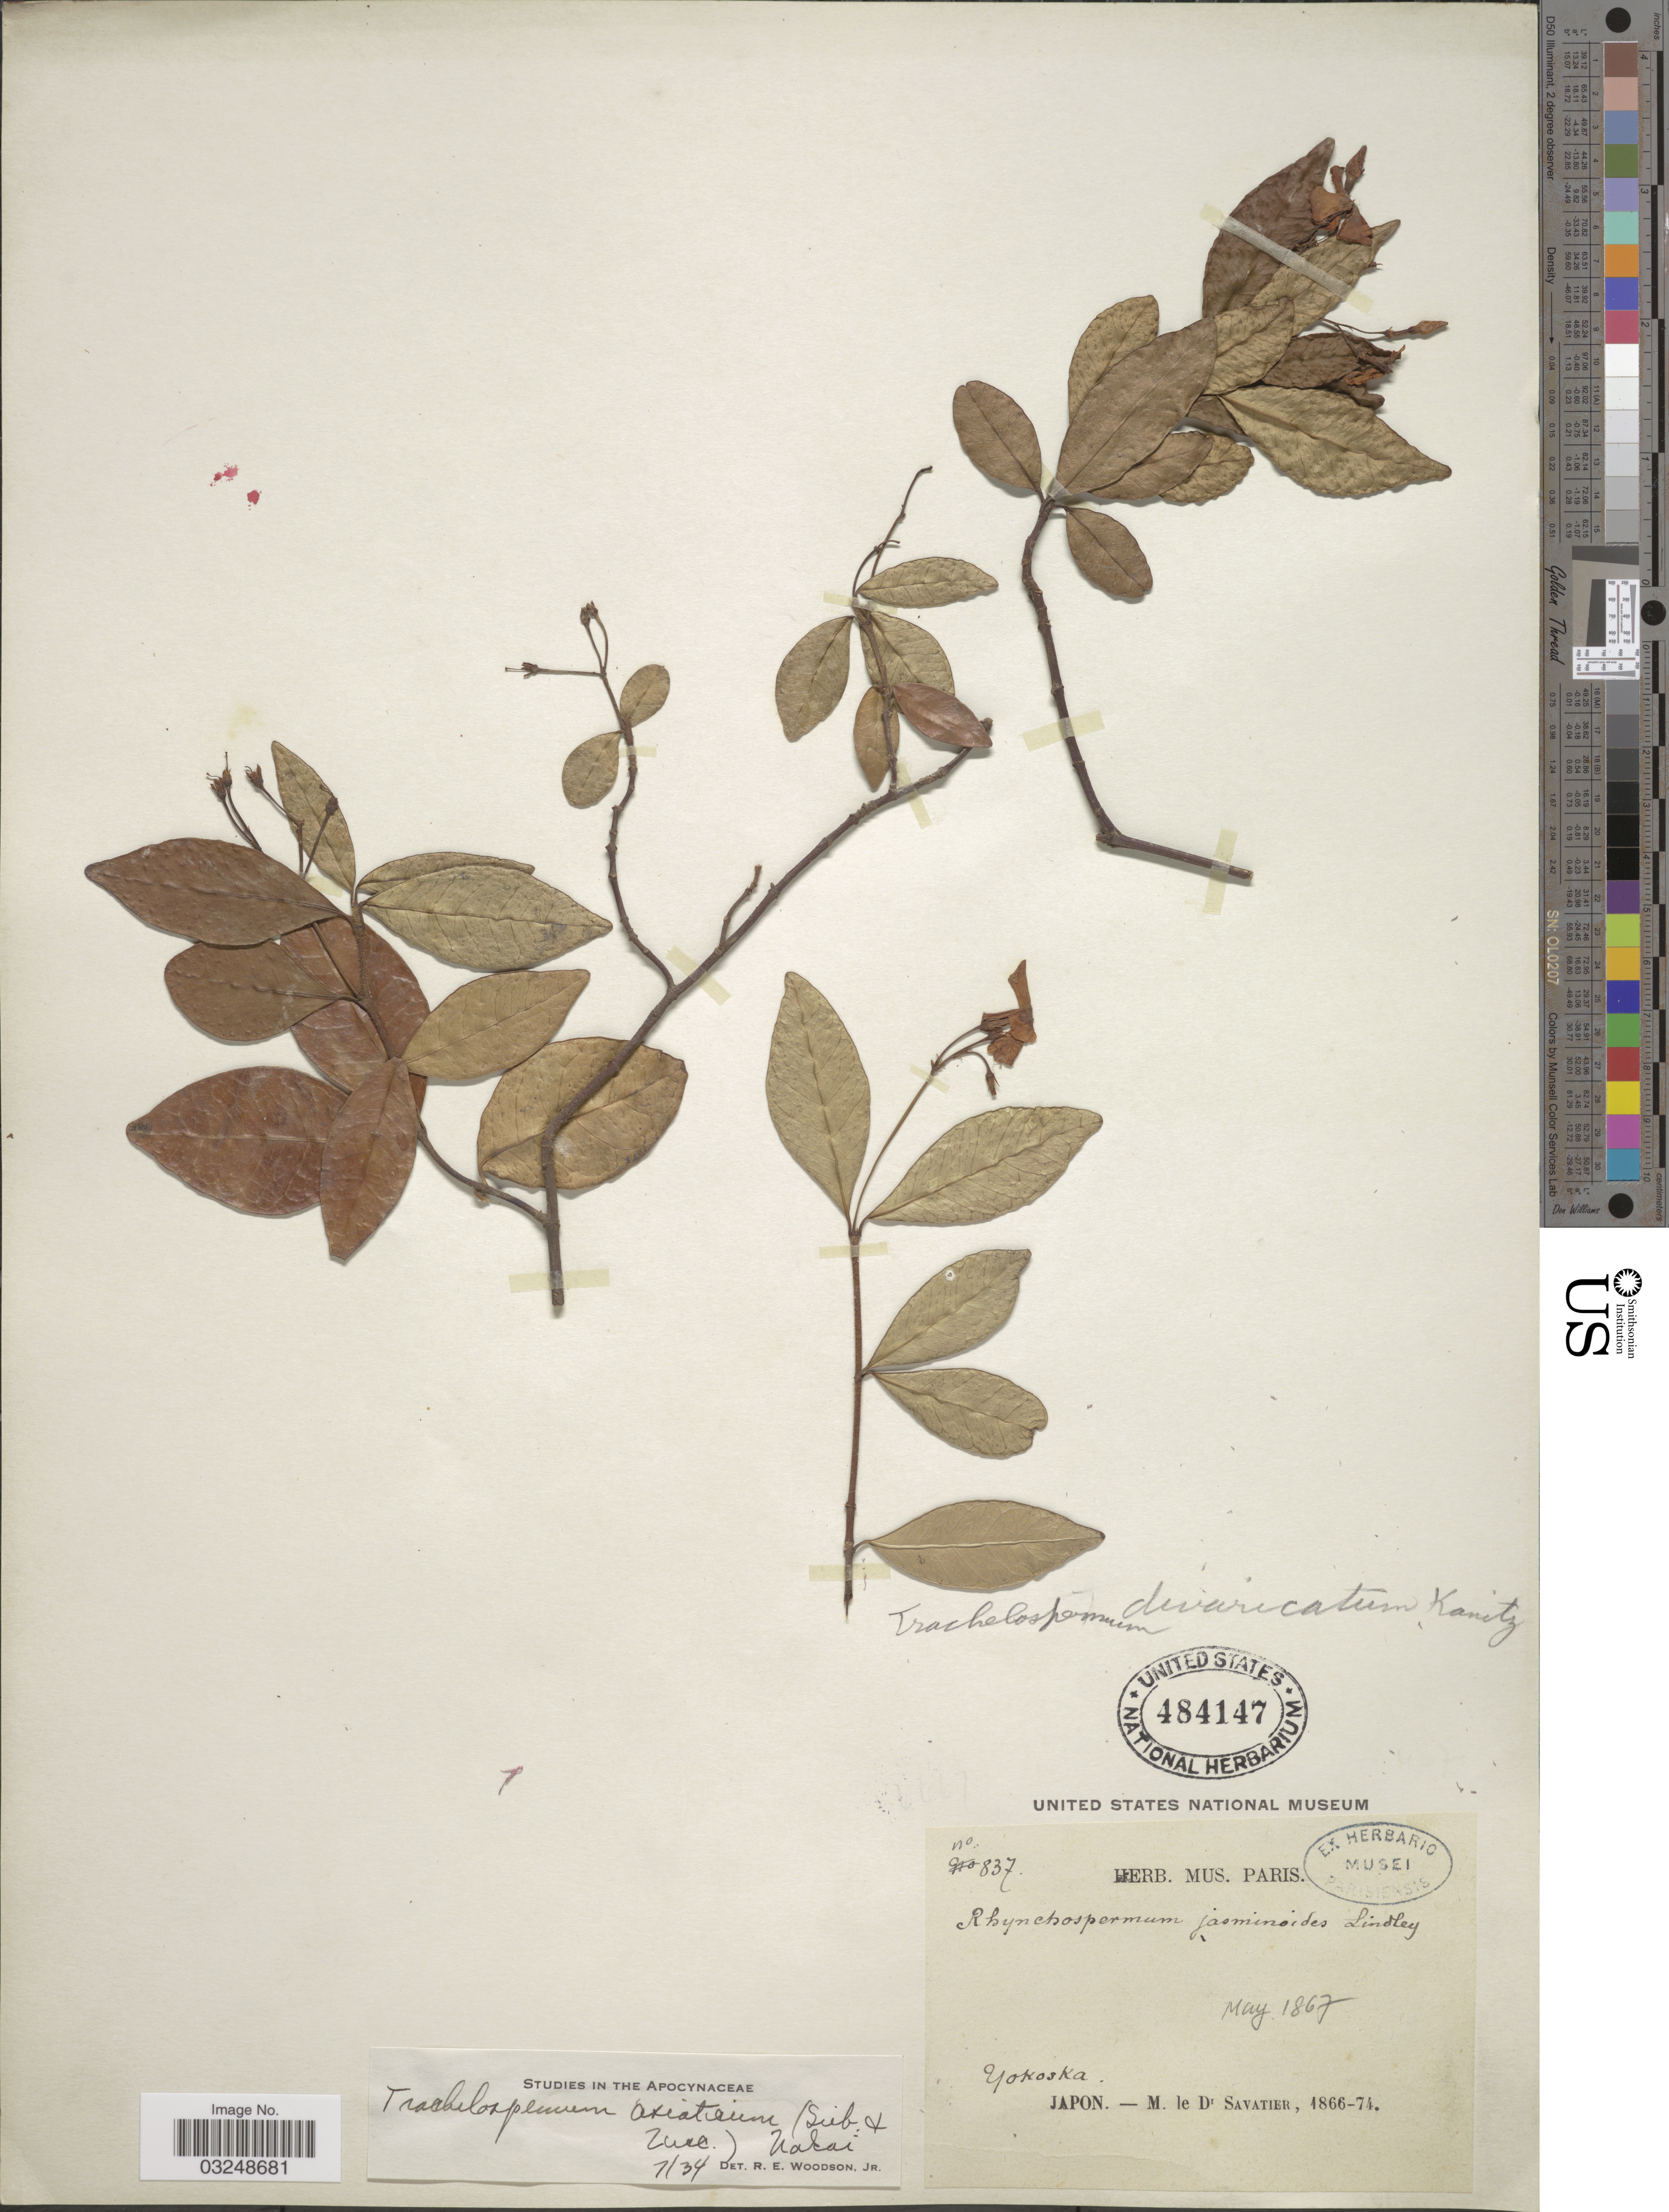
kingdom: Plantae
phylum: Tracheophyta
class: Magnoliopsida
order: Gentianales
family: Apocynaceae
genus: Trachelospermum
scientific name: Trachelospermum asiaticum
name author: (Siebold & Zucc.) Nakai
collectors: Savatier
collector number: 837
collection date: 1867-05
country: Japan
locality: Yokoska.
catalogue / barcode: US 484147